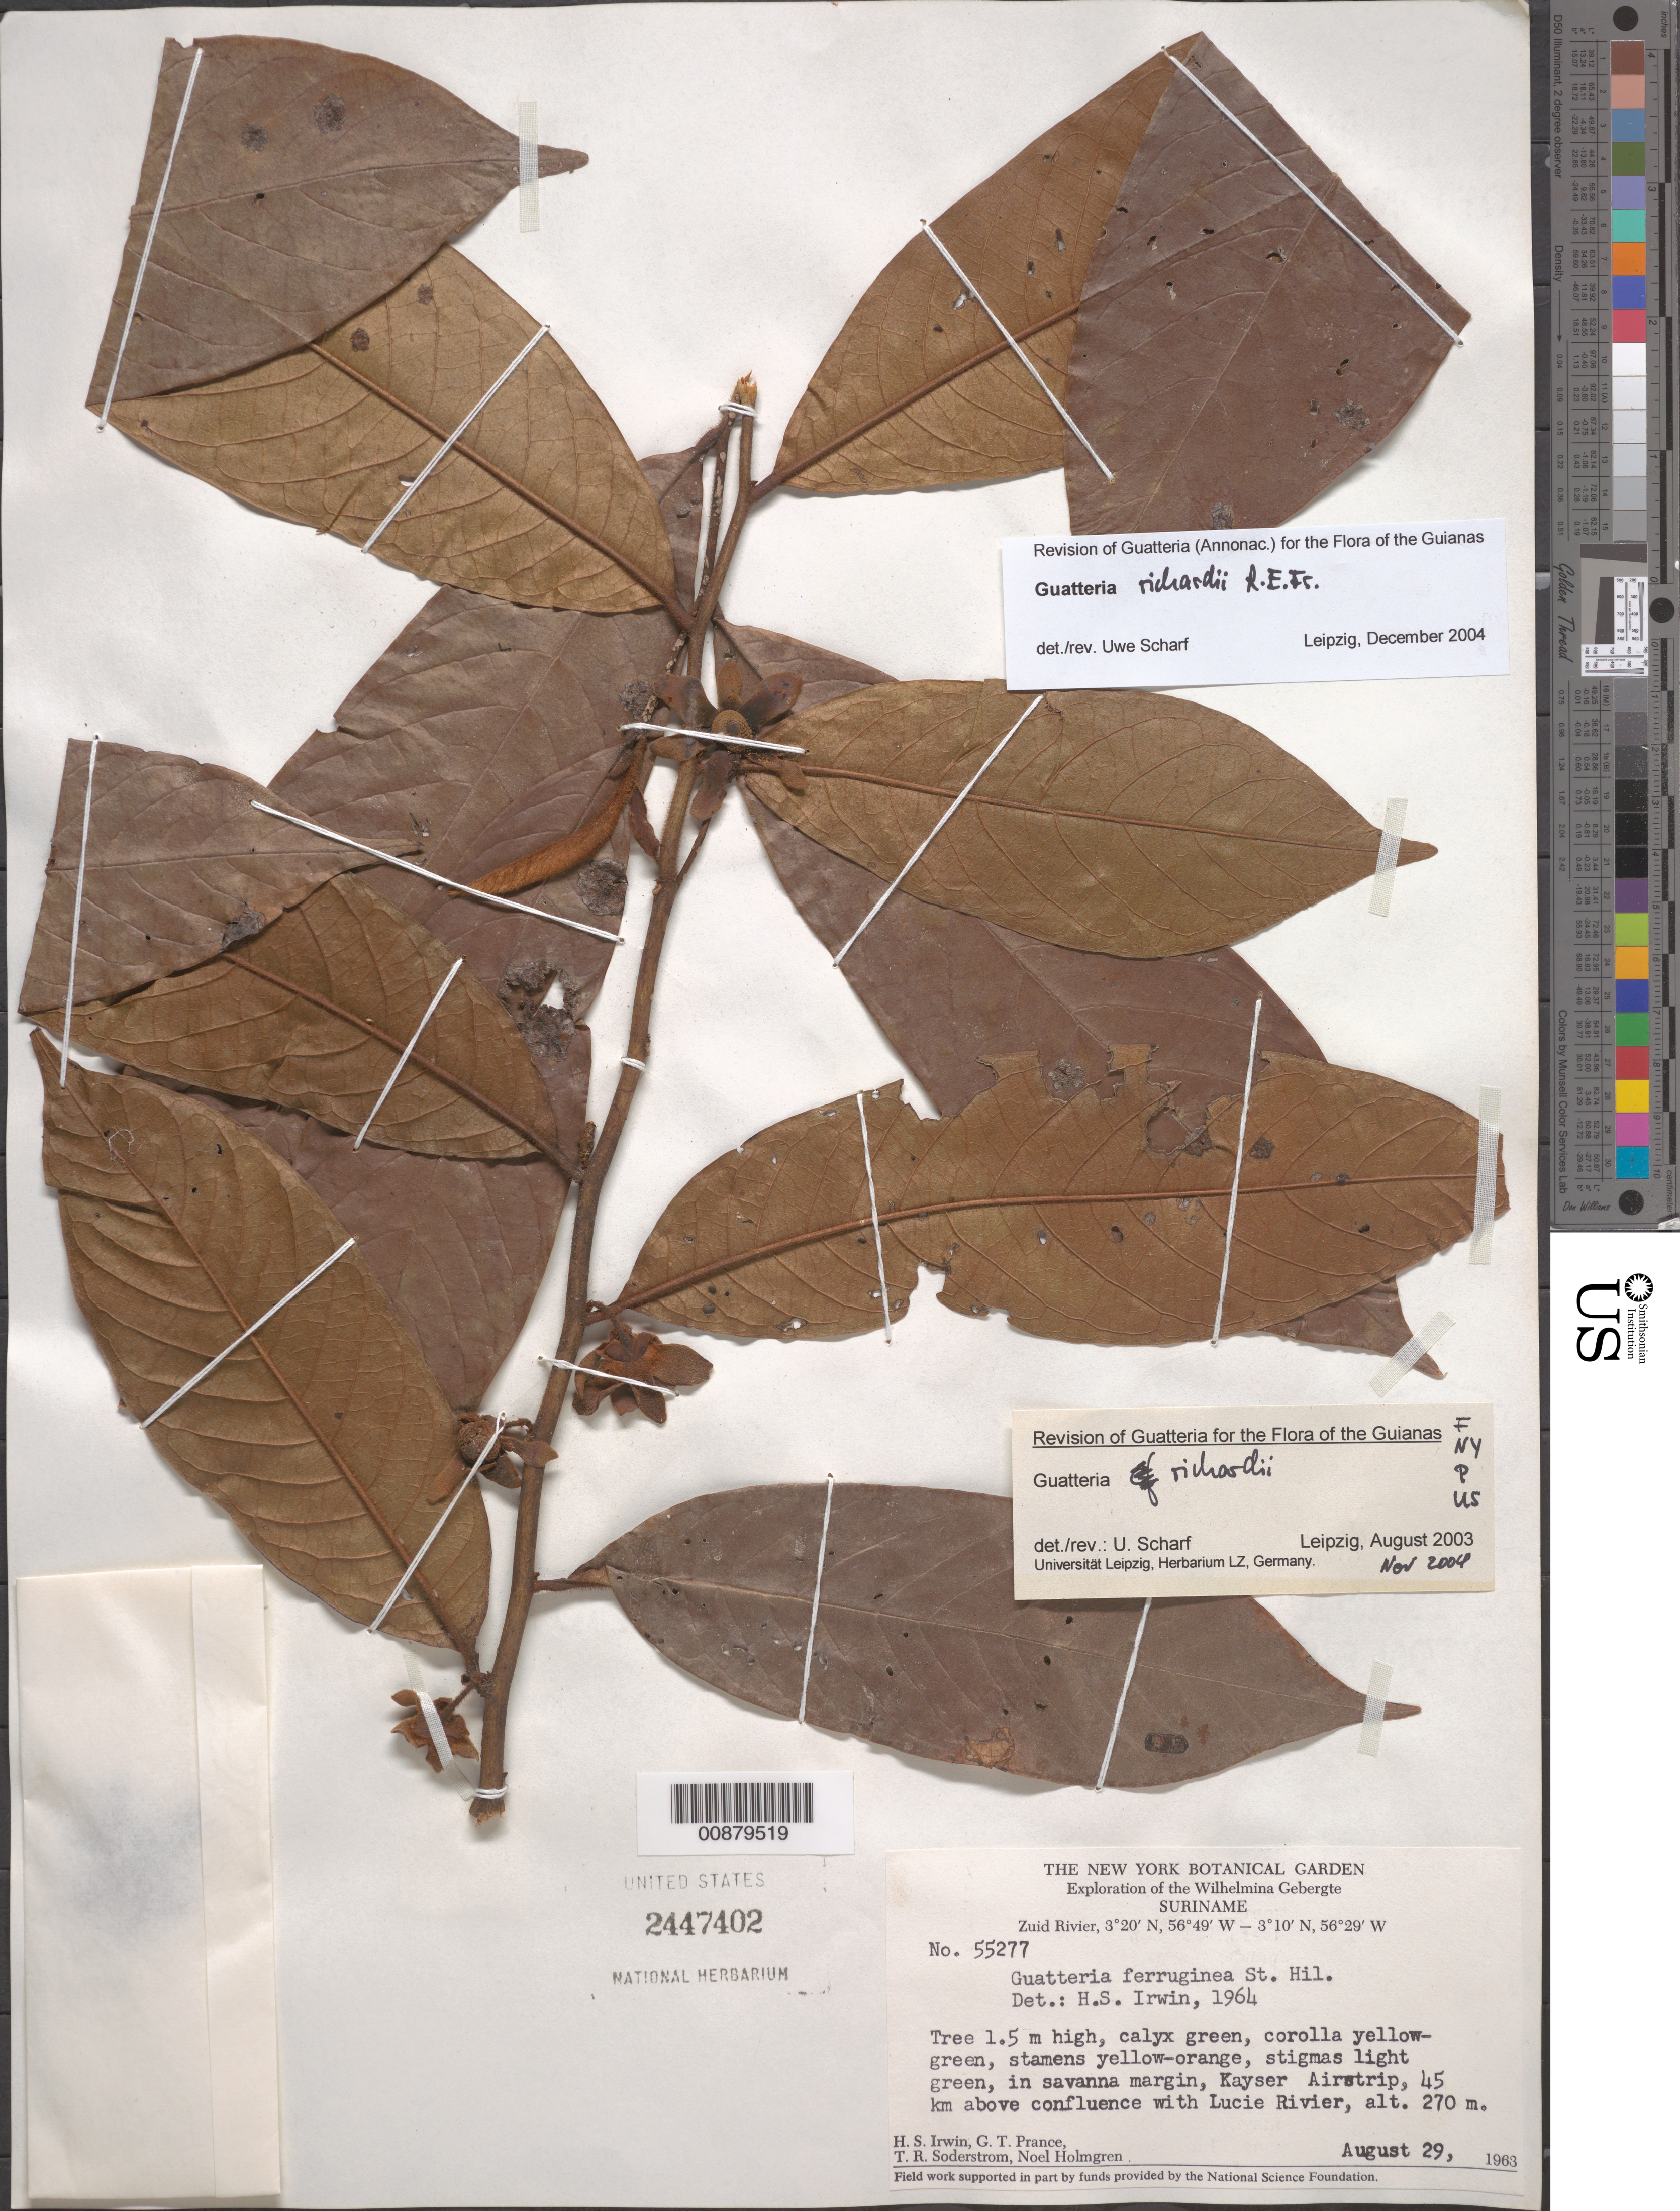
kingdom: Plantae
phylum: Tracheophyta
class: Magnoliopsida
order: Magnoliales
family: Annonaceae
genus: Guatteria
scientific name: Guatteria richardii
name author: R.E. Fr.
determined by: Scharf, U.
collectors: H. Irwin, G. T. Prance, T. R. Soderstrom & N. H. Holmgren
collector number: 55277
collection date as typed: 29-Aug-63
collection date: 1963-08-29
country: Suriname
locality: Kayser Airstrip, Zuid R., 45 km above confl. with Lucie R., Wilhelmina Gebergte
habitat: Savanna margin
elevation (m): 270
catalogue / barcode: US 2447402